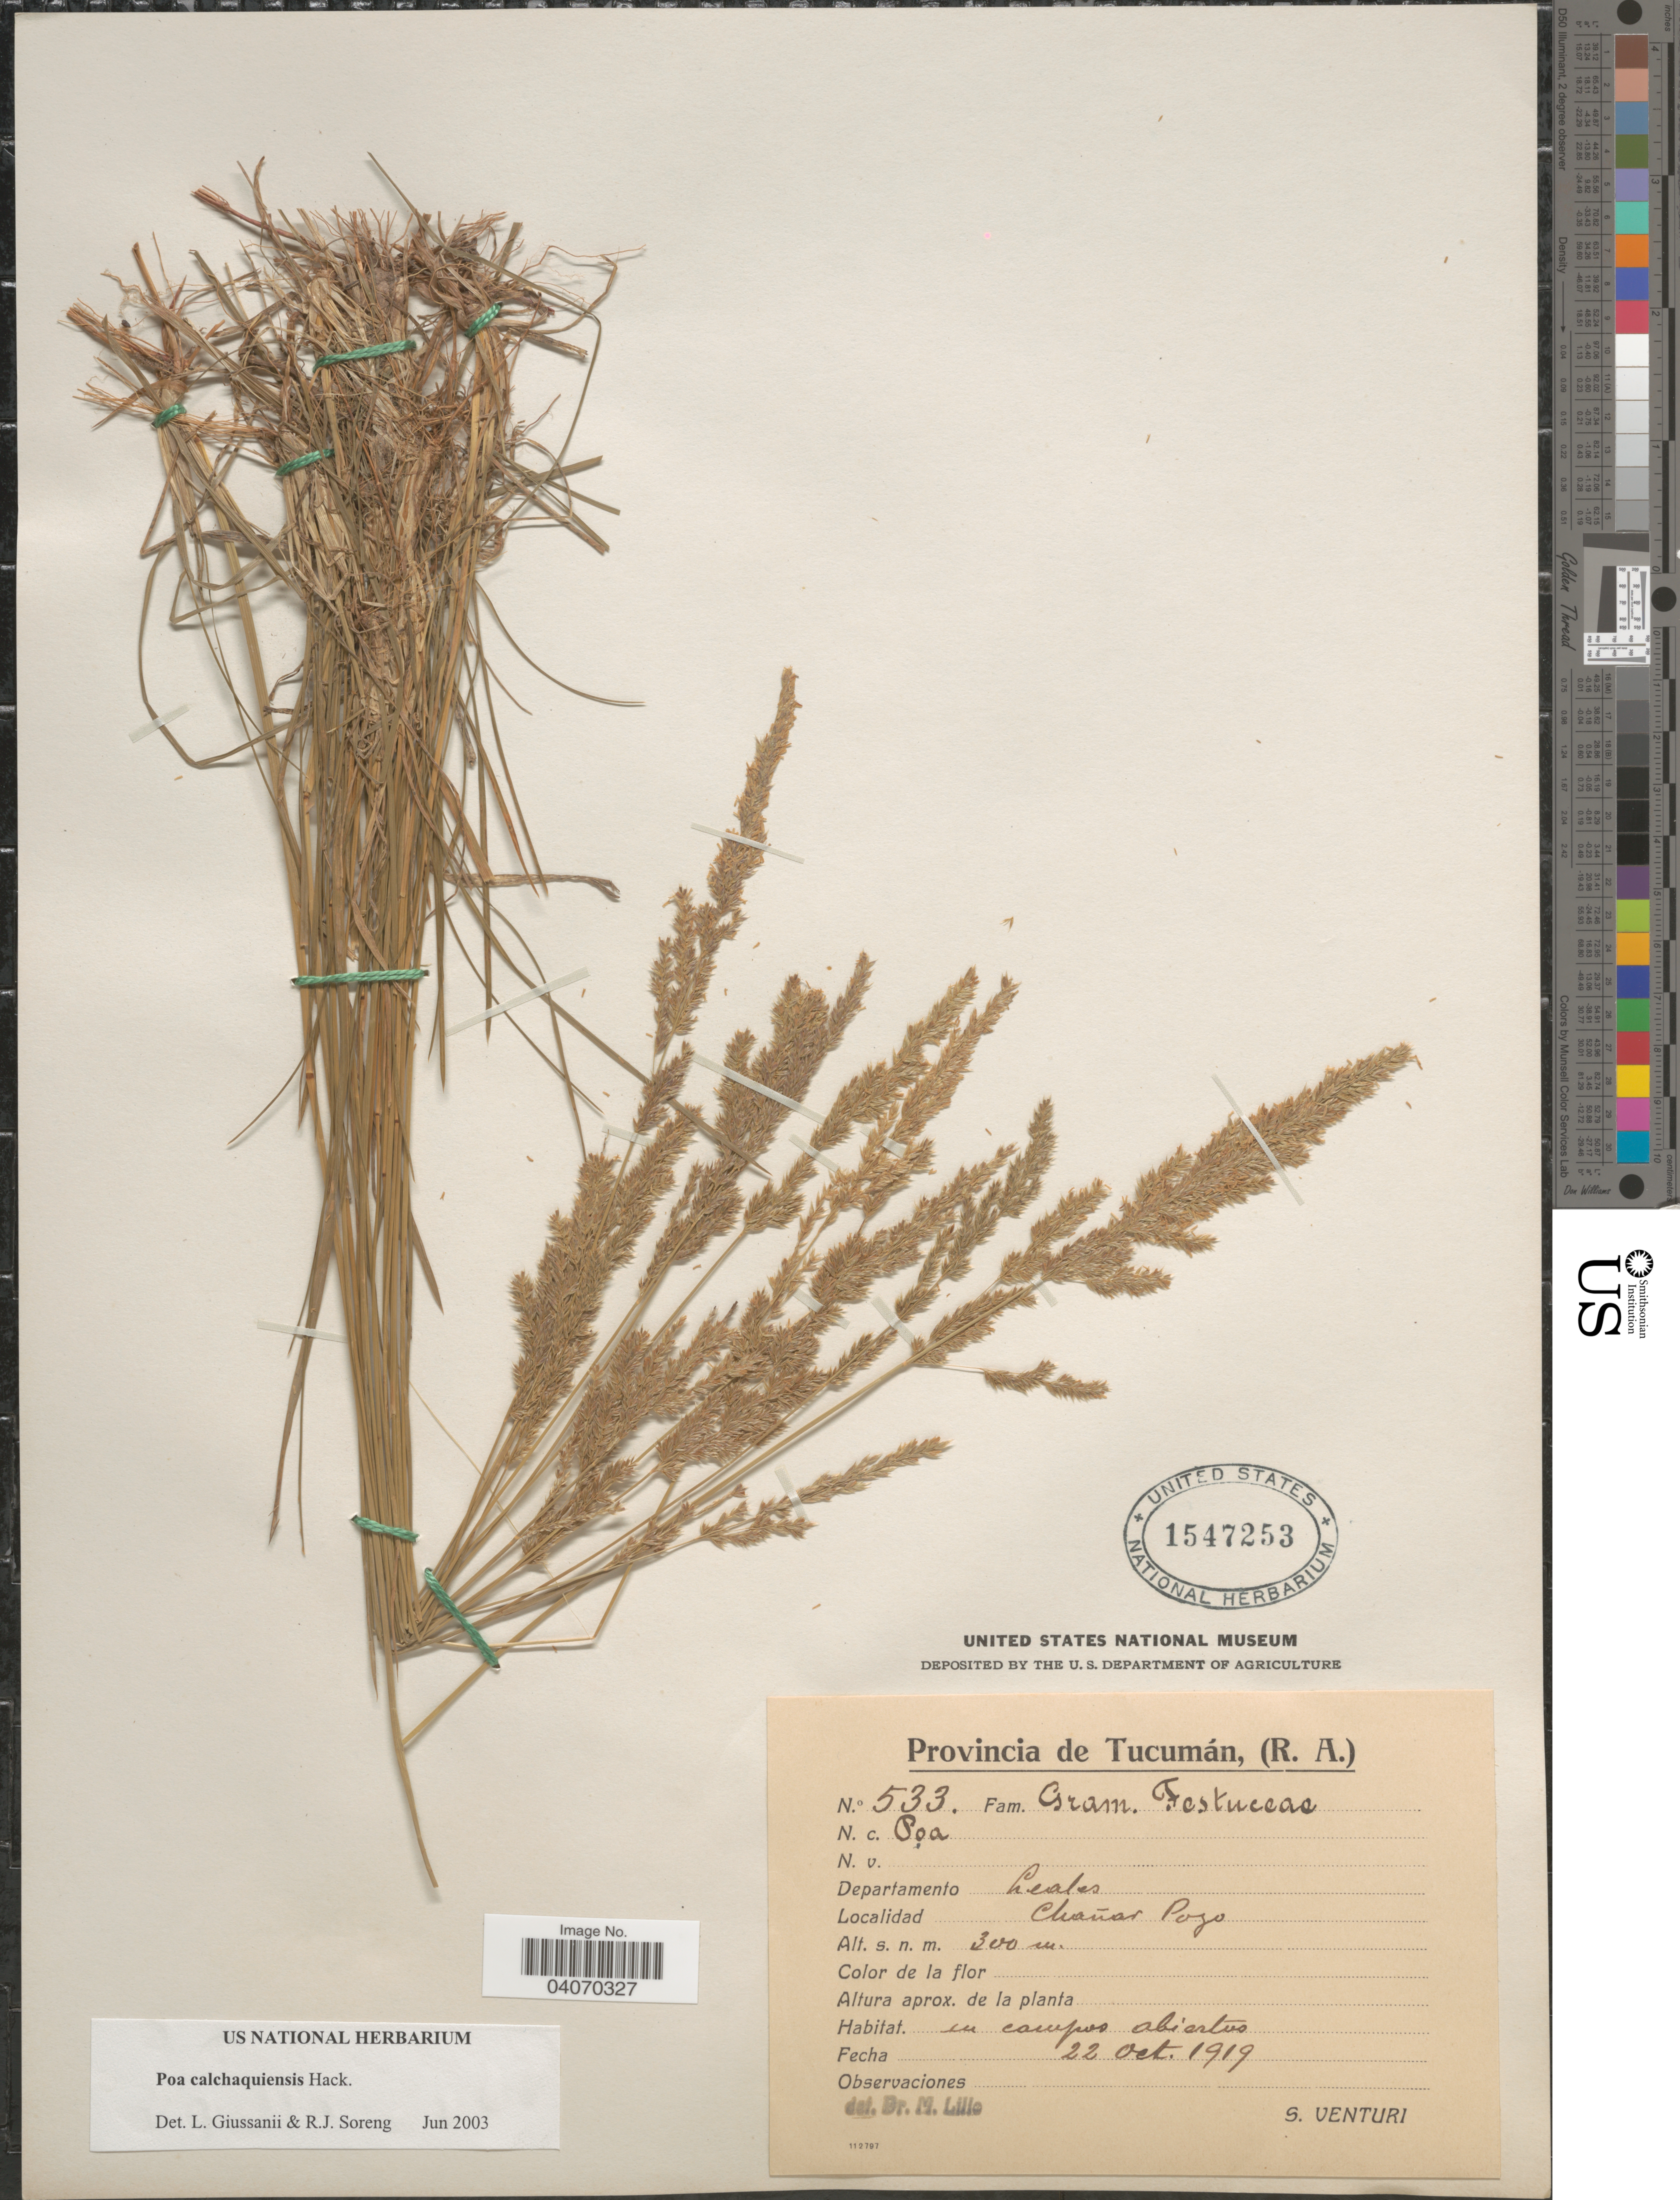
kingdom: Plantae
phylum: Tracheophyta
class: Liliopsida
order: Poales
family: Poaceae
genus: Poa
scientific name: Poa calchaquiensis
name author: Hack.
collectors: S. Venturi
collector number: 533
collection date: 1919-10-22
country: Argentina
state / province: Tucuman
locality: Departamento Leales. Chañar Pozo.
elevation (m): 300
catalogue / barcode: US 1547253